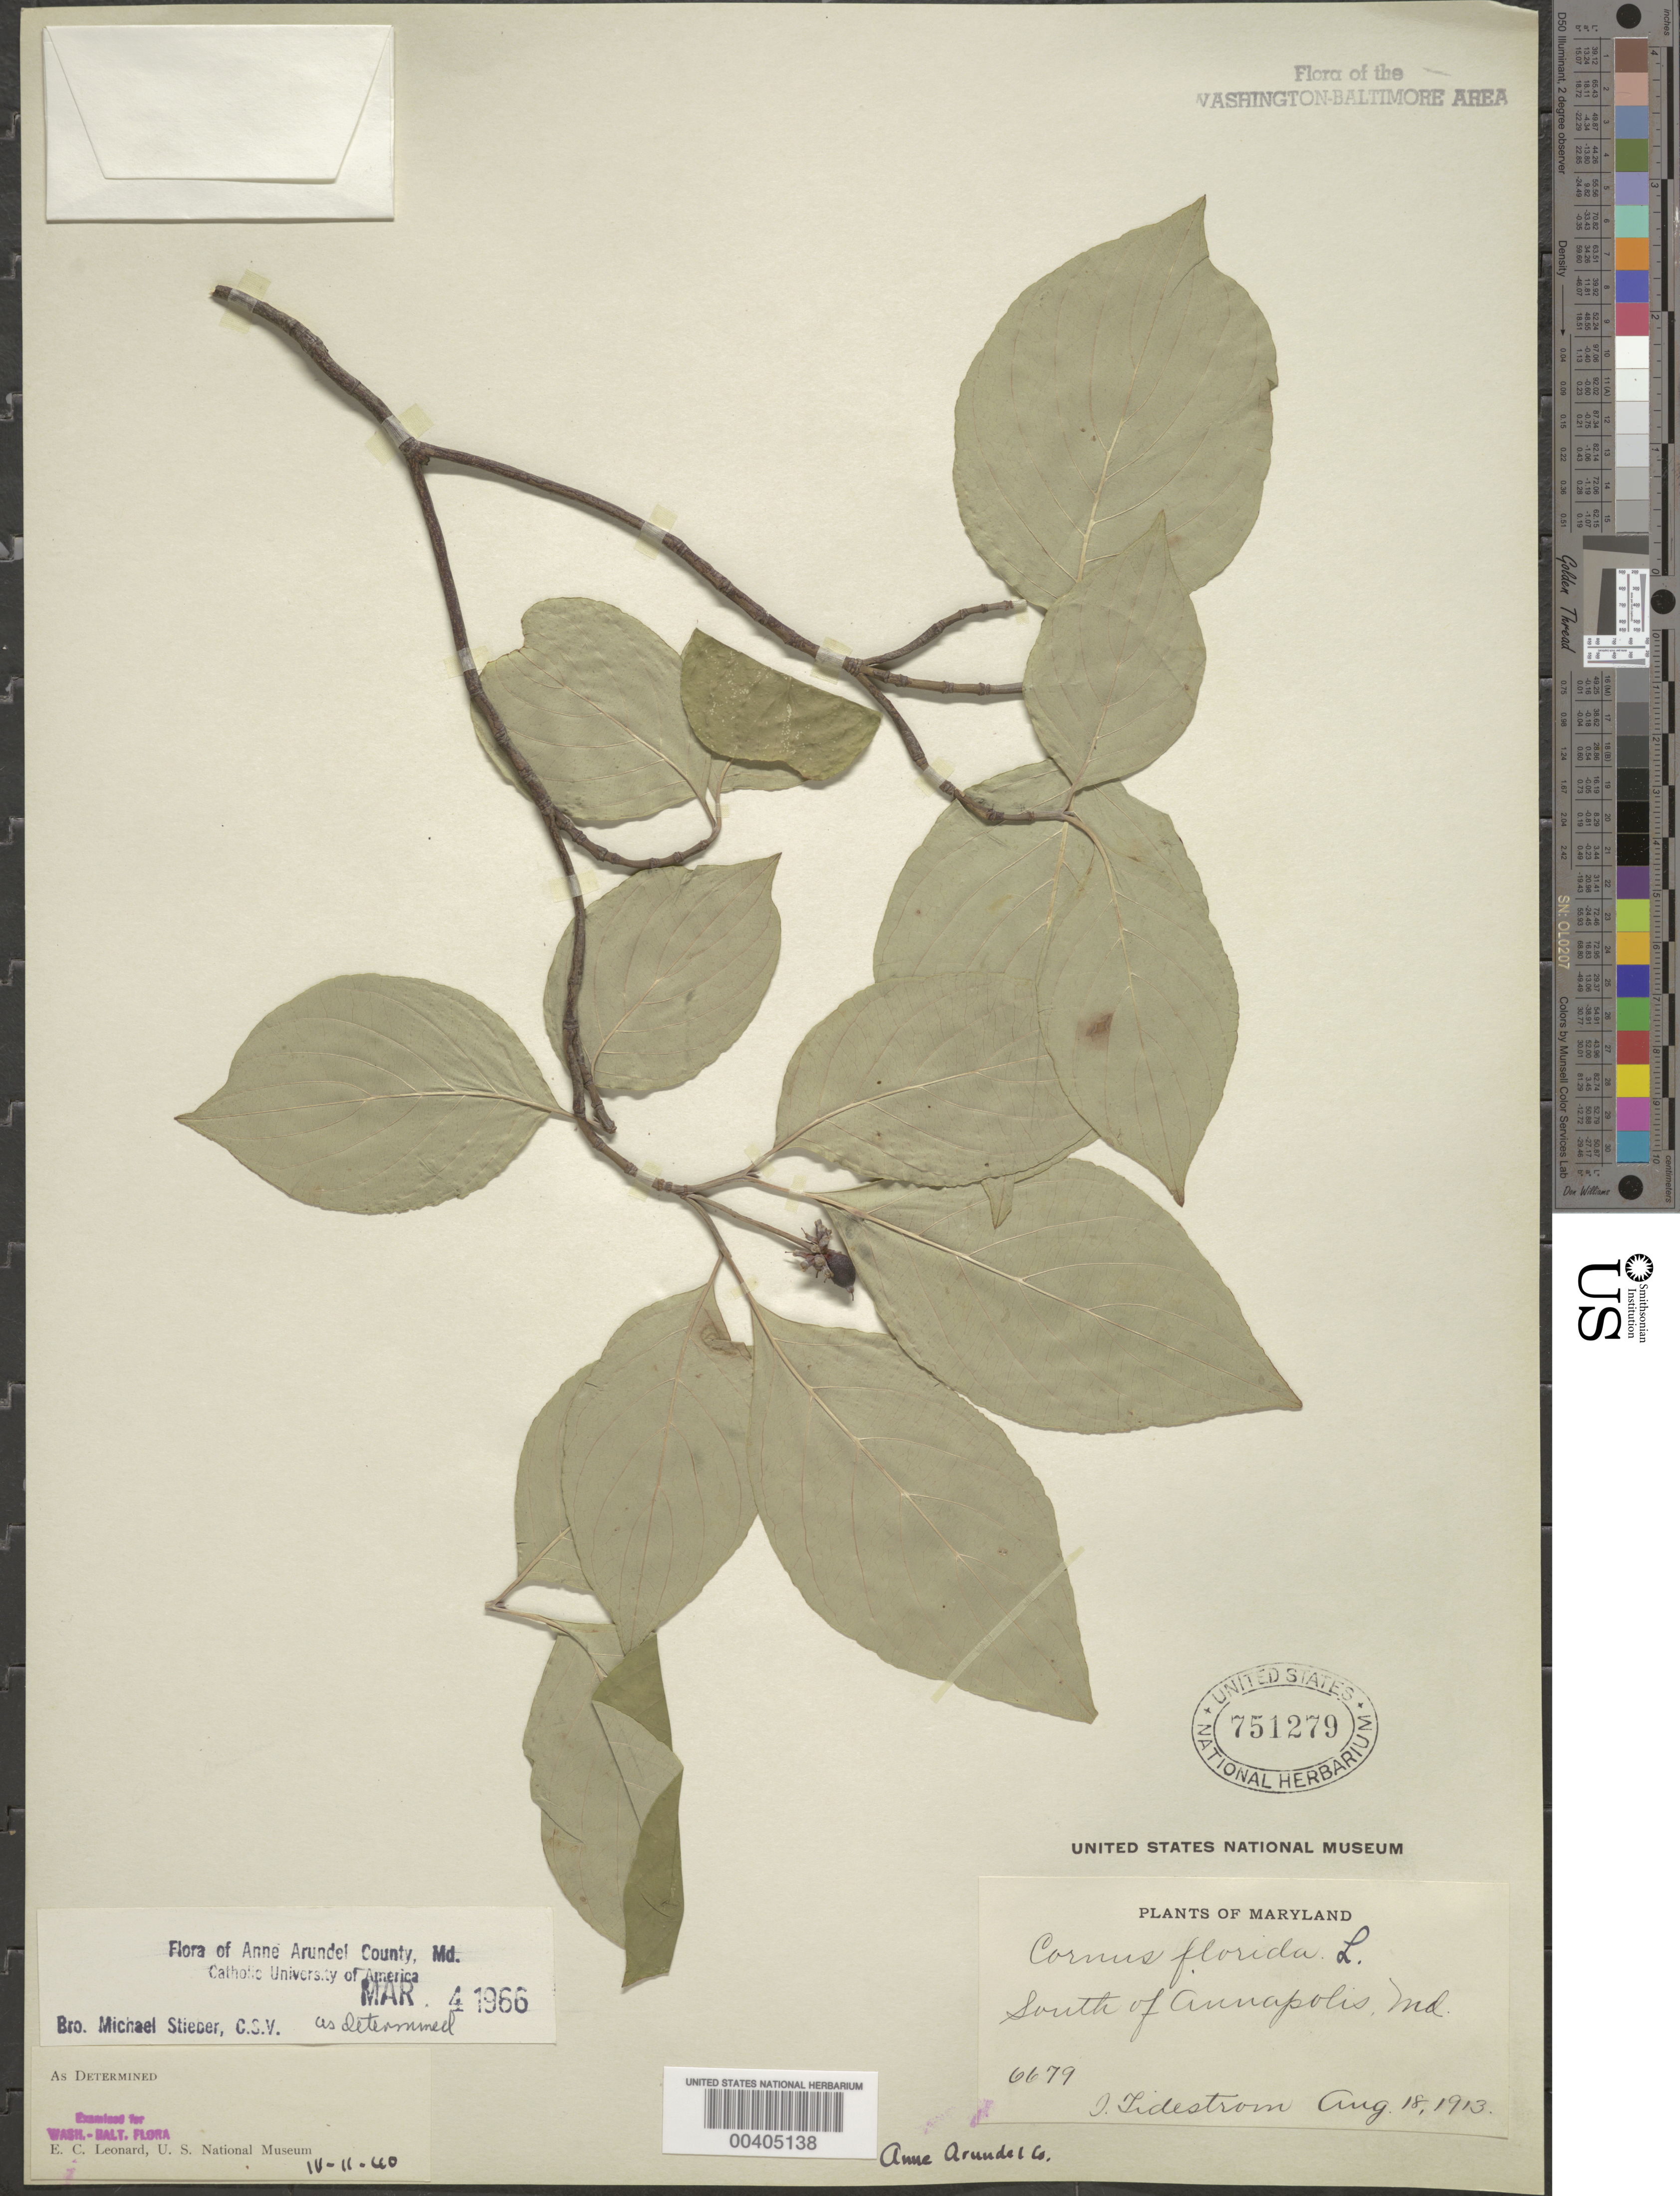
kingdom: Plantae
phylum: Tracheophyta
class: Magnoliopsida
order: Cornales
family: Cornaceae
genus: Cornus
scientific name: Cornus florida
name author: L.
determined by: Leonard, Emery C., (US)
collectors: I. F. Tidestrom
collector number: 6679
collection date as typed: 18 Aug 1913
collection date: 1913-08-18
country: United States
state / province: Maryland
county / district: Anne Arundel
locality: S of Annapolis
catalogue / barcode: US 751279